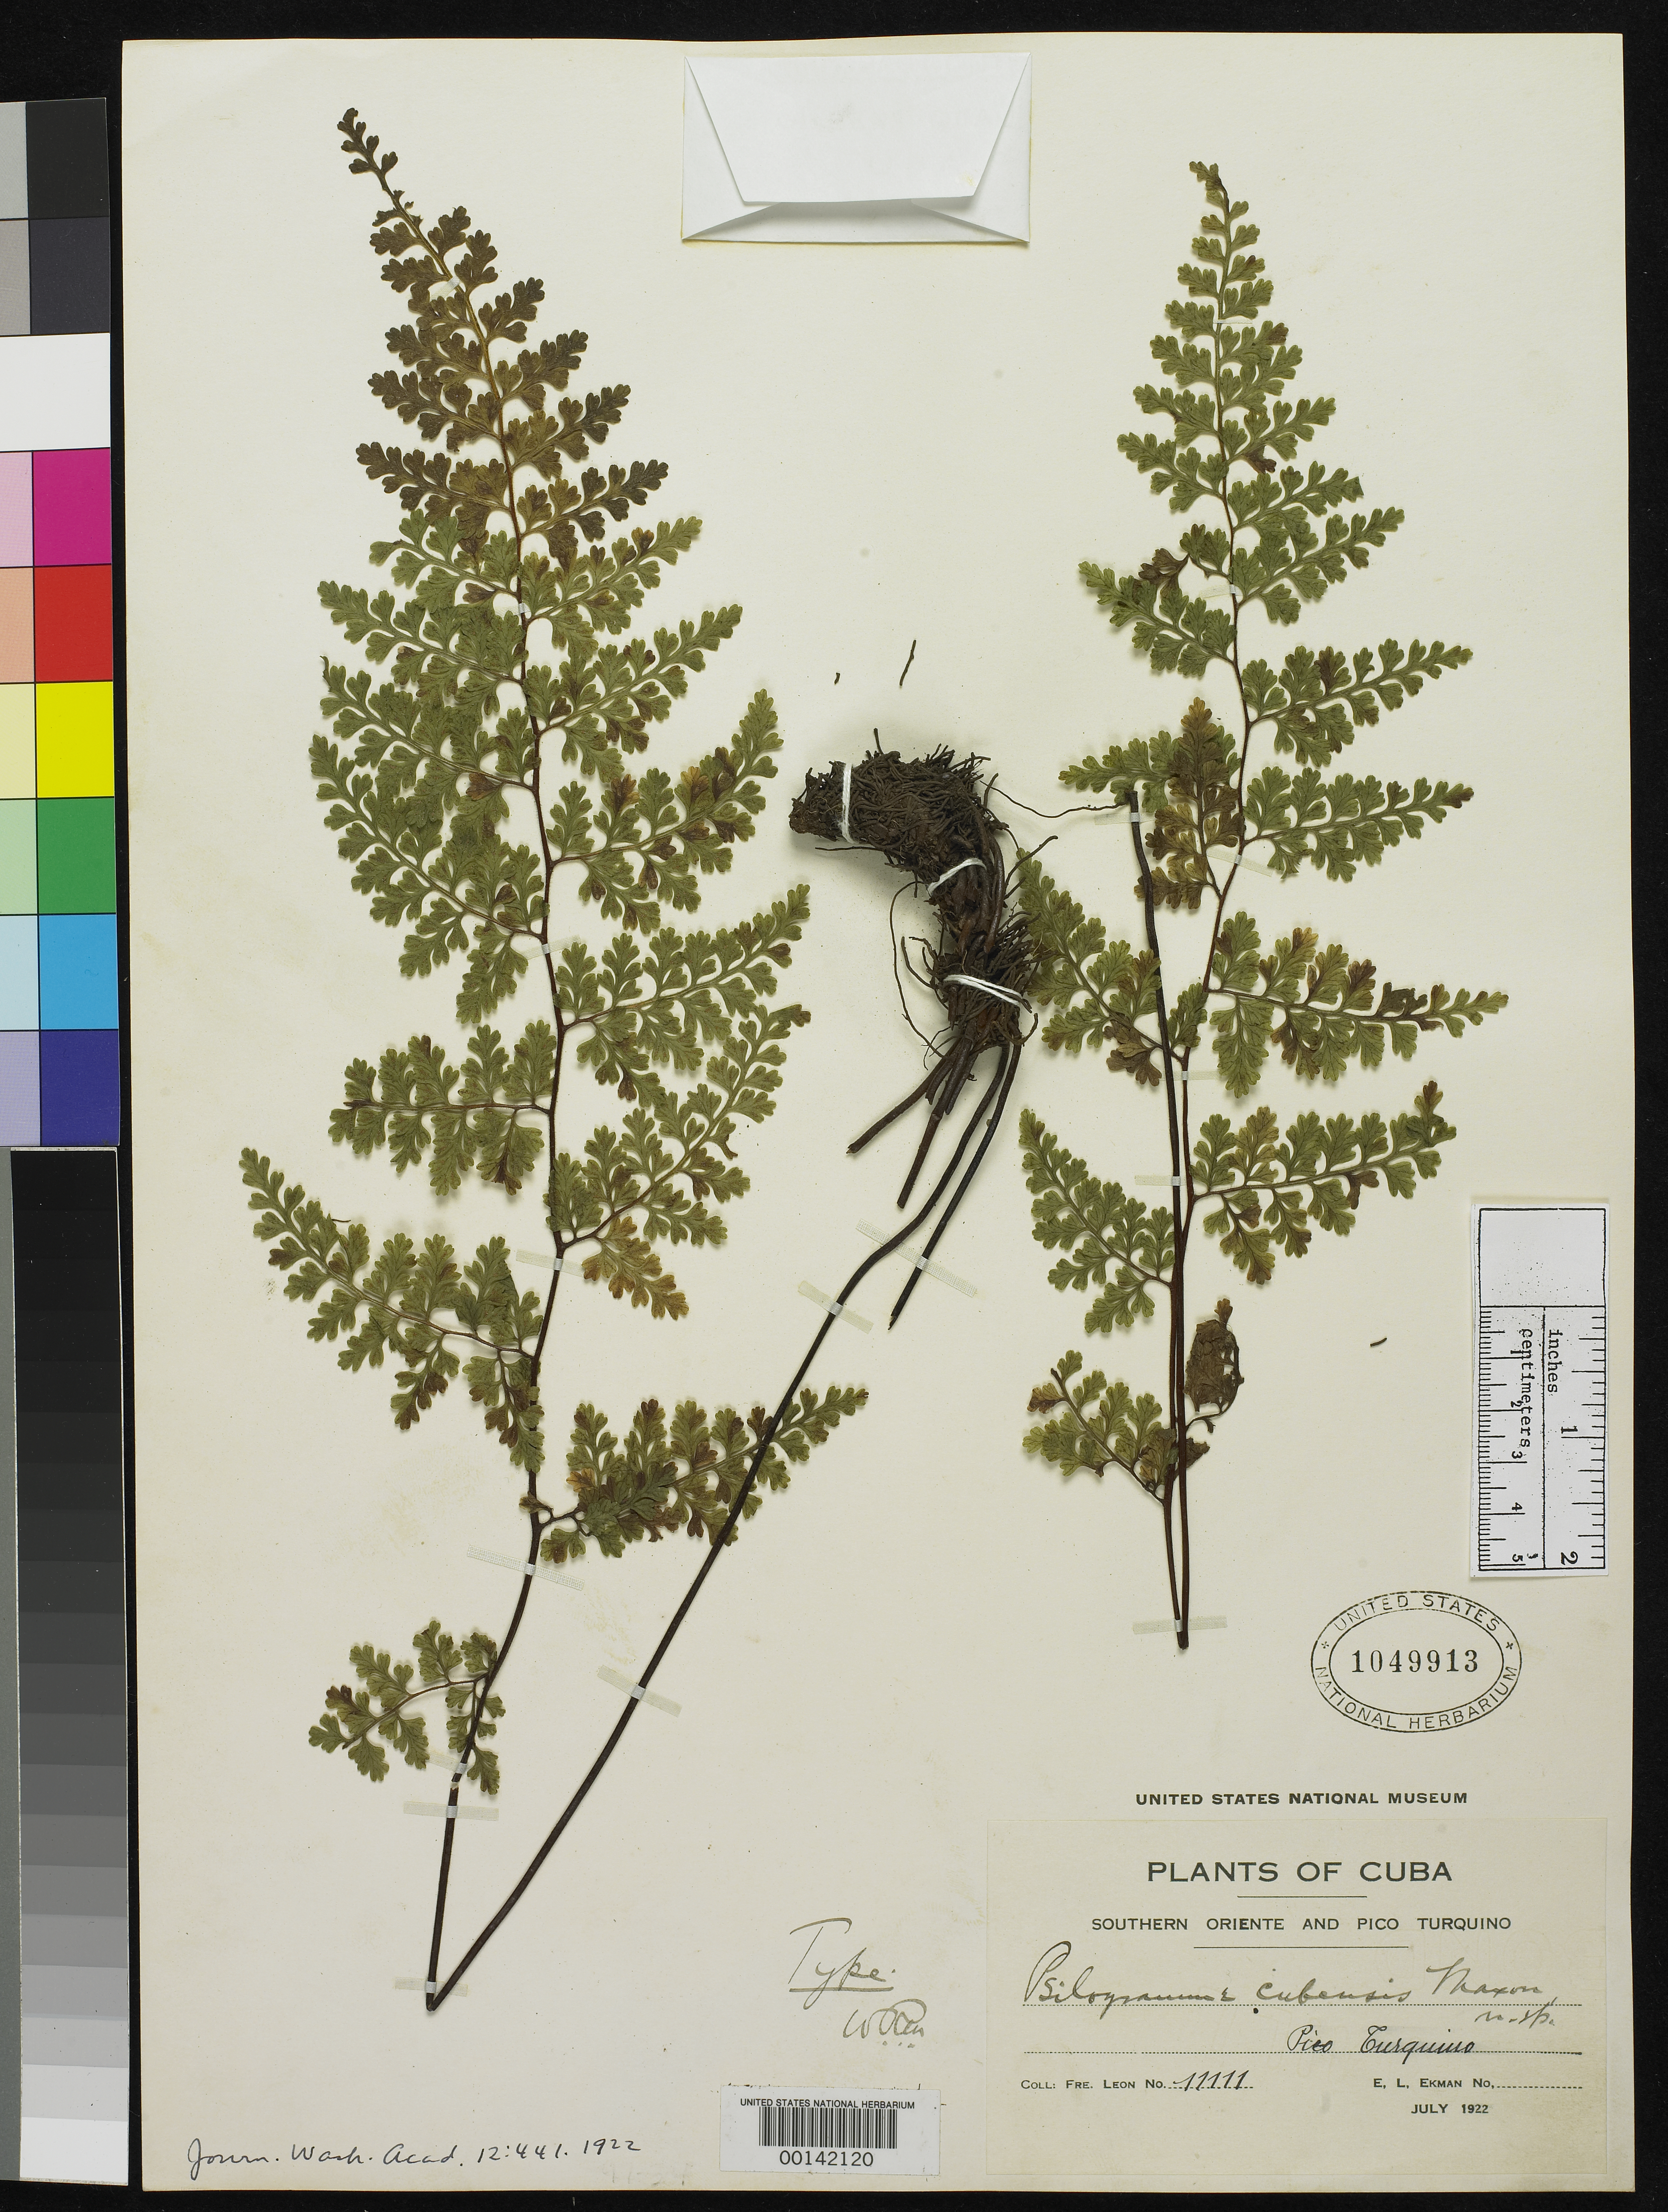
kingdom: Plantae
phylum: Tracheophyta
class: Magnoliopsida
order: Gentianales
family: Rubiaceae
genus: Spermacoce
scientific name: Spermacoce neoterminalis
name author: Govaerts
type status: Holotype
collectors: Bro. León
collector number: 11111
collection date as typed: Jul 1922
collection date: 1922-07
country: Cuba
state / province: Oriente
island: Greater Antilles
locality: Southern Oriente & Pico Turquino.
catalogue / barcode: US 1049913